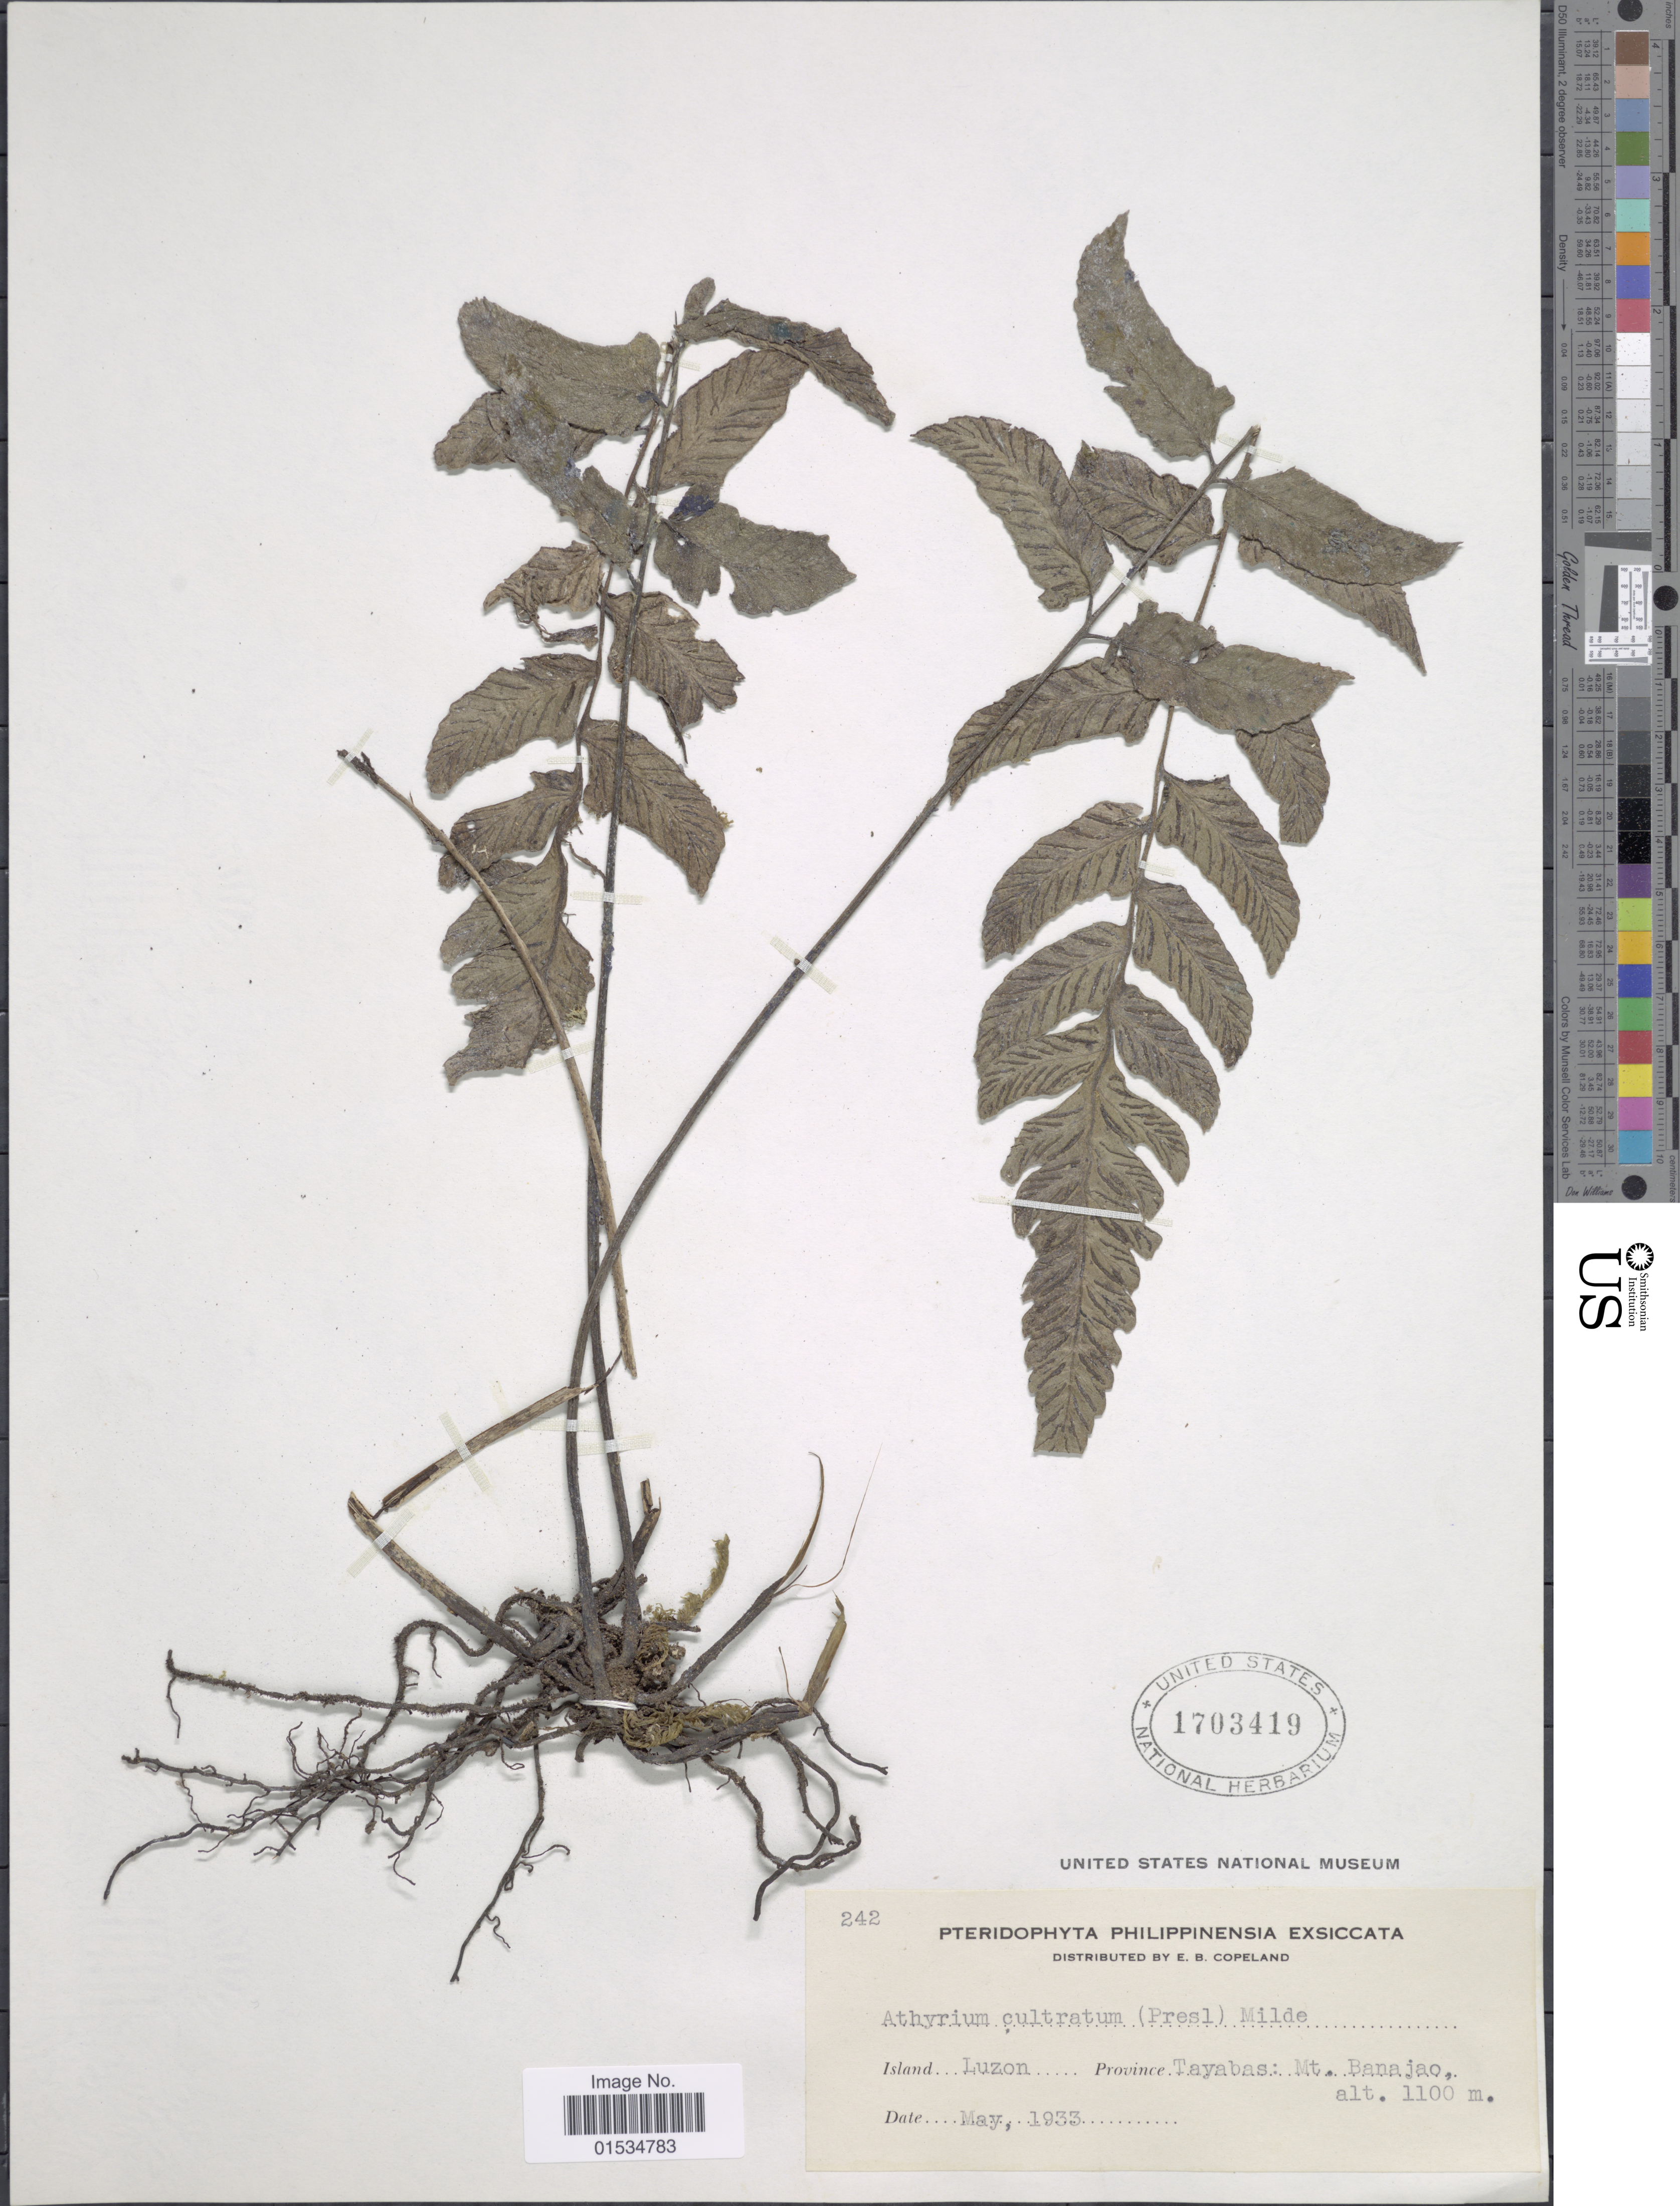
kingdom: Plantae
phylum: Tracheophyta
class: Polypodiopsida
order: Polypodiales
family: Athyriaceae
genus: Diplazium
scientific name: Diplazium cultratum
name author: C. Presl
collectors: E. B. Copeland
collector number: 242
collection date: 1933-05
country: Philippines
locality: Luzon, Tayabas: Mt Banajao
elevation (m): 1100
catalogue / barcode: US 1703419